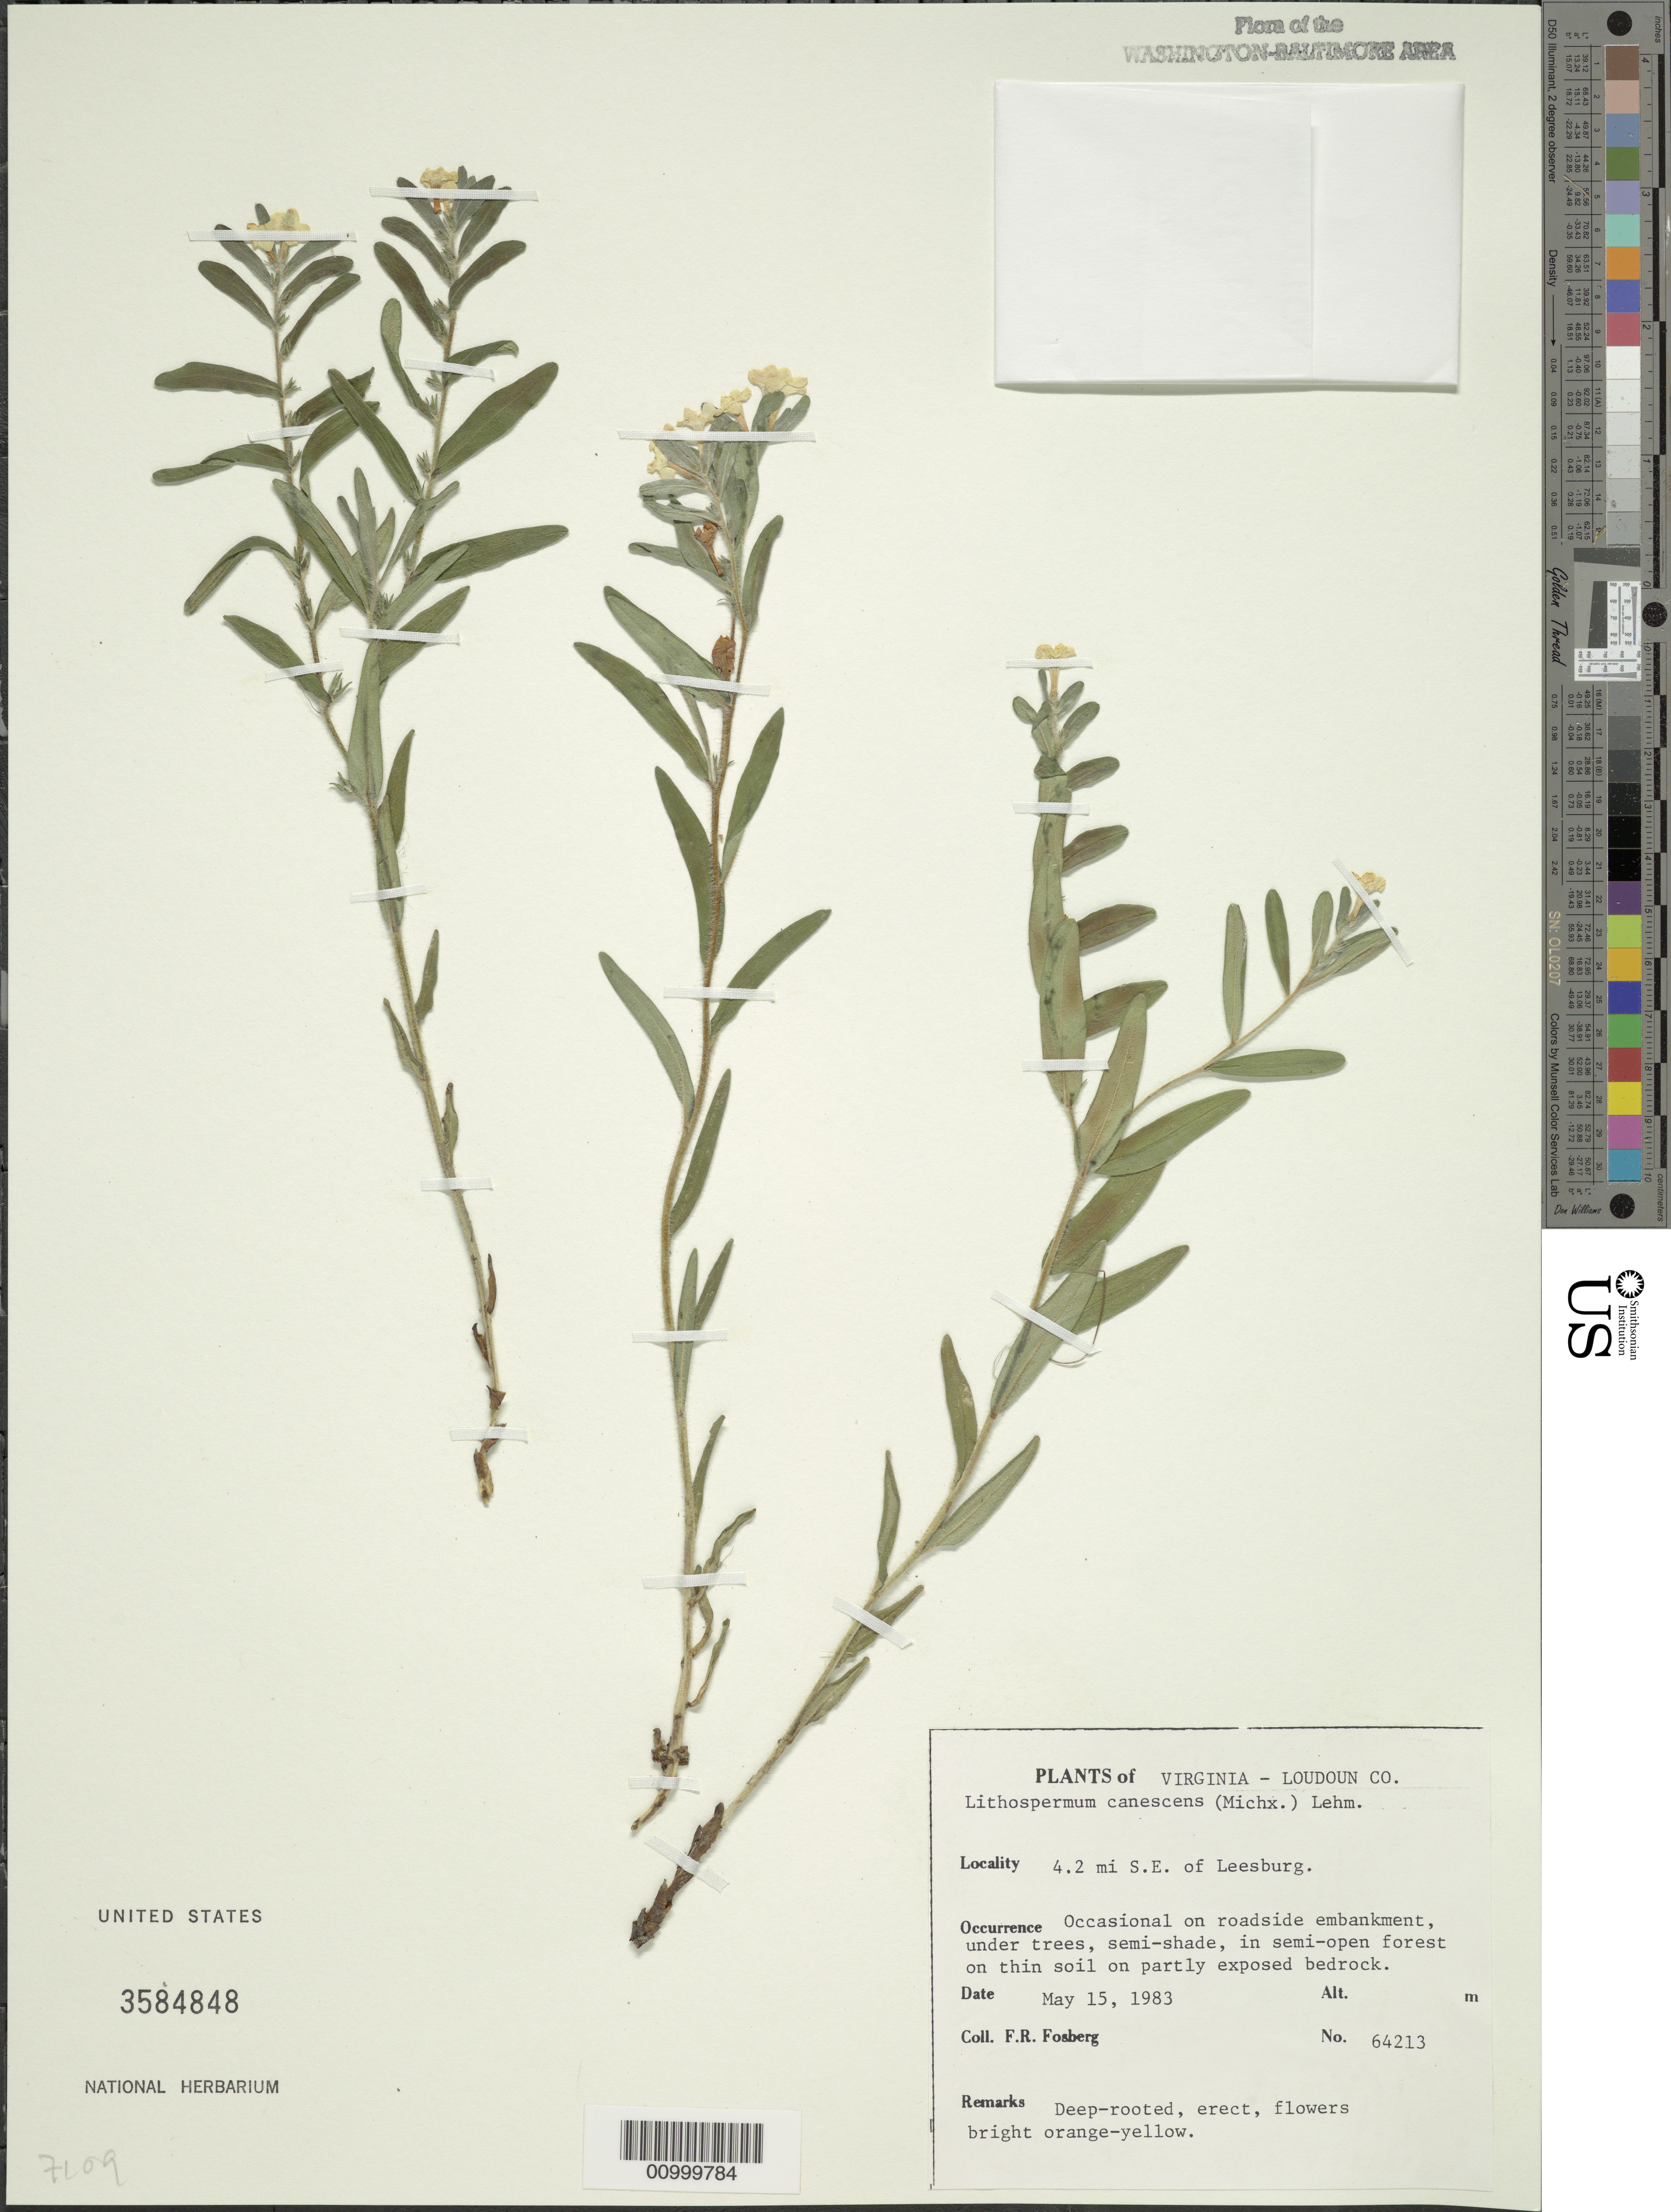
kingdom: Plantae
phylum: Tracheophyta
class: Magnoliopsida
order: Boraginales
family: Boraginaceae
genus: Lithospermum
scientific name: Lithospermum canescens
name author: (Michx.) Lehm.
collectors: F. R. Fosberg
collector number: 64213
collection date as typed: May 15, 1983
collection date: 1983-05-15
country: United States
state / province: Virginia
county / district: Loudoun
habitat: roadside embankment under trees, semi-shade, in semi-open forest on thin soil.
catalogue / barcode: US 64213